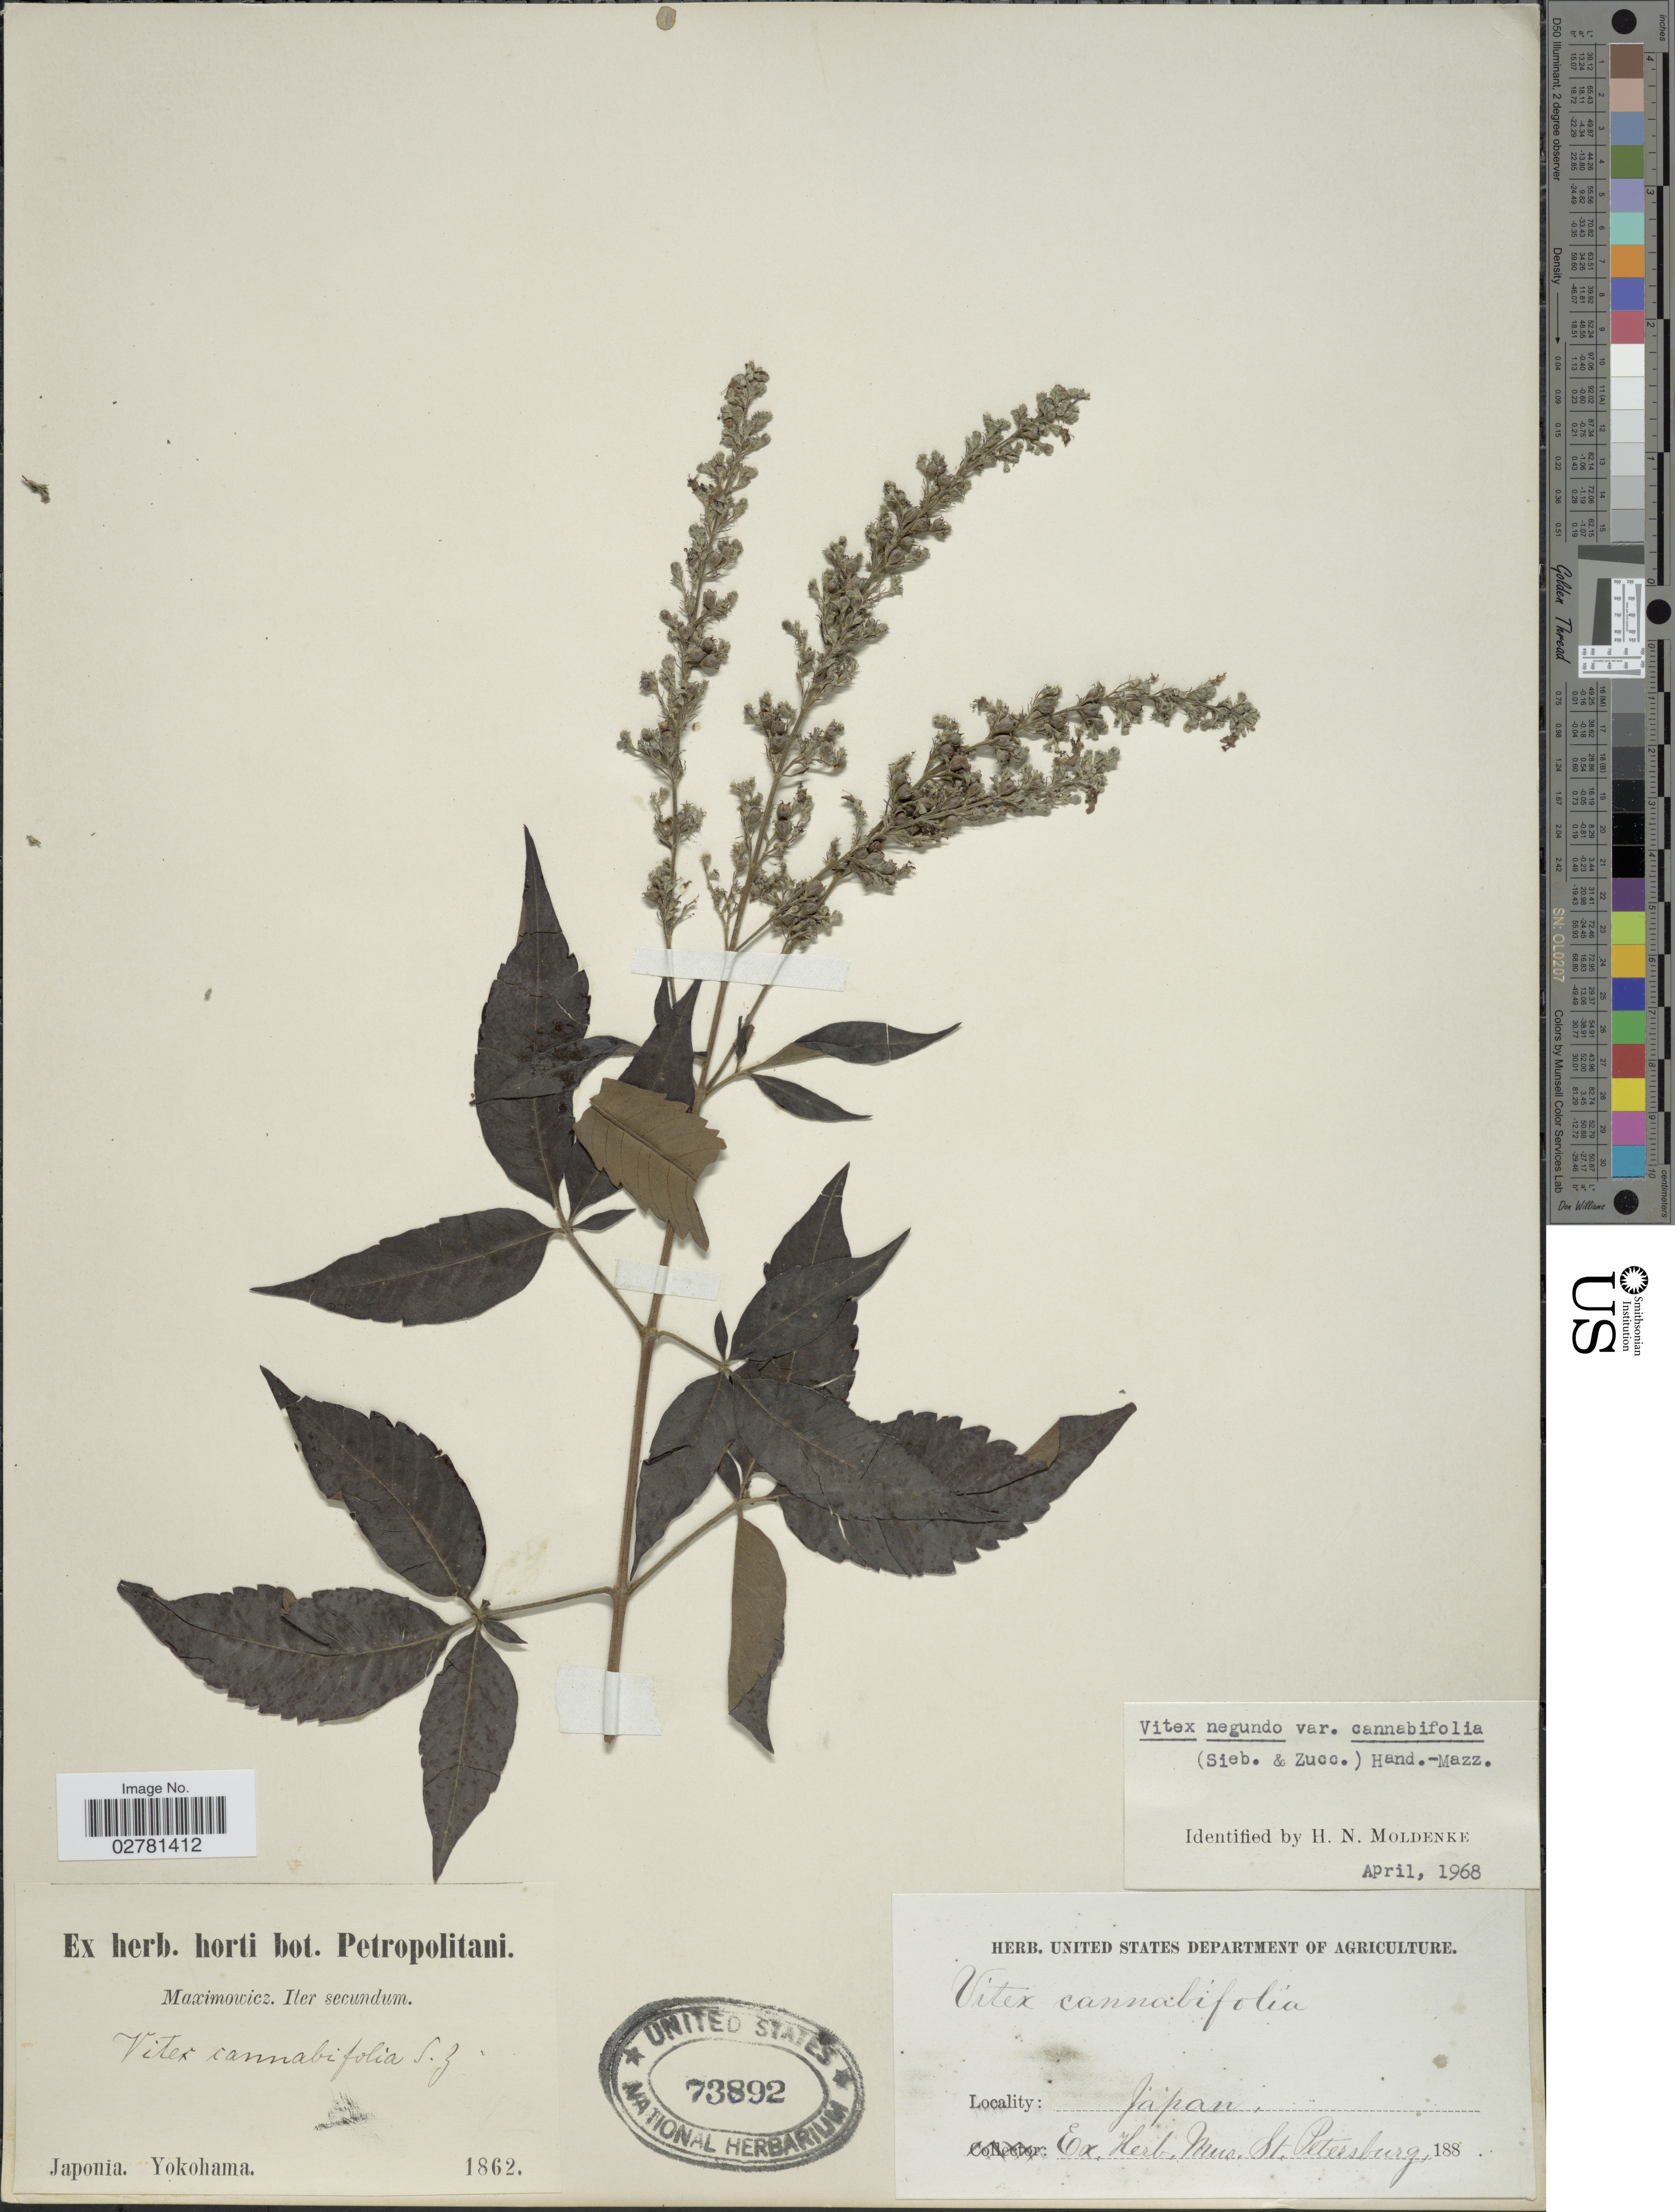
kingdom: Plantae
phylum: Tracheophyta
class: Magnoliopsida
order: Lamiales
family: Lamiaceae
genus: Vitex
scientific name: Vitex negundo var. cannabifolia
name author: (Siebold & Zucc.) Hand.-Mazz.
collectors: Maximowicz, --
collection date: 1862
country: Japan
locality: Yokohama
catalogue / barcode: US 73892